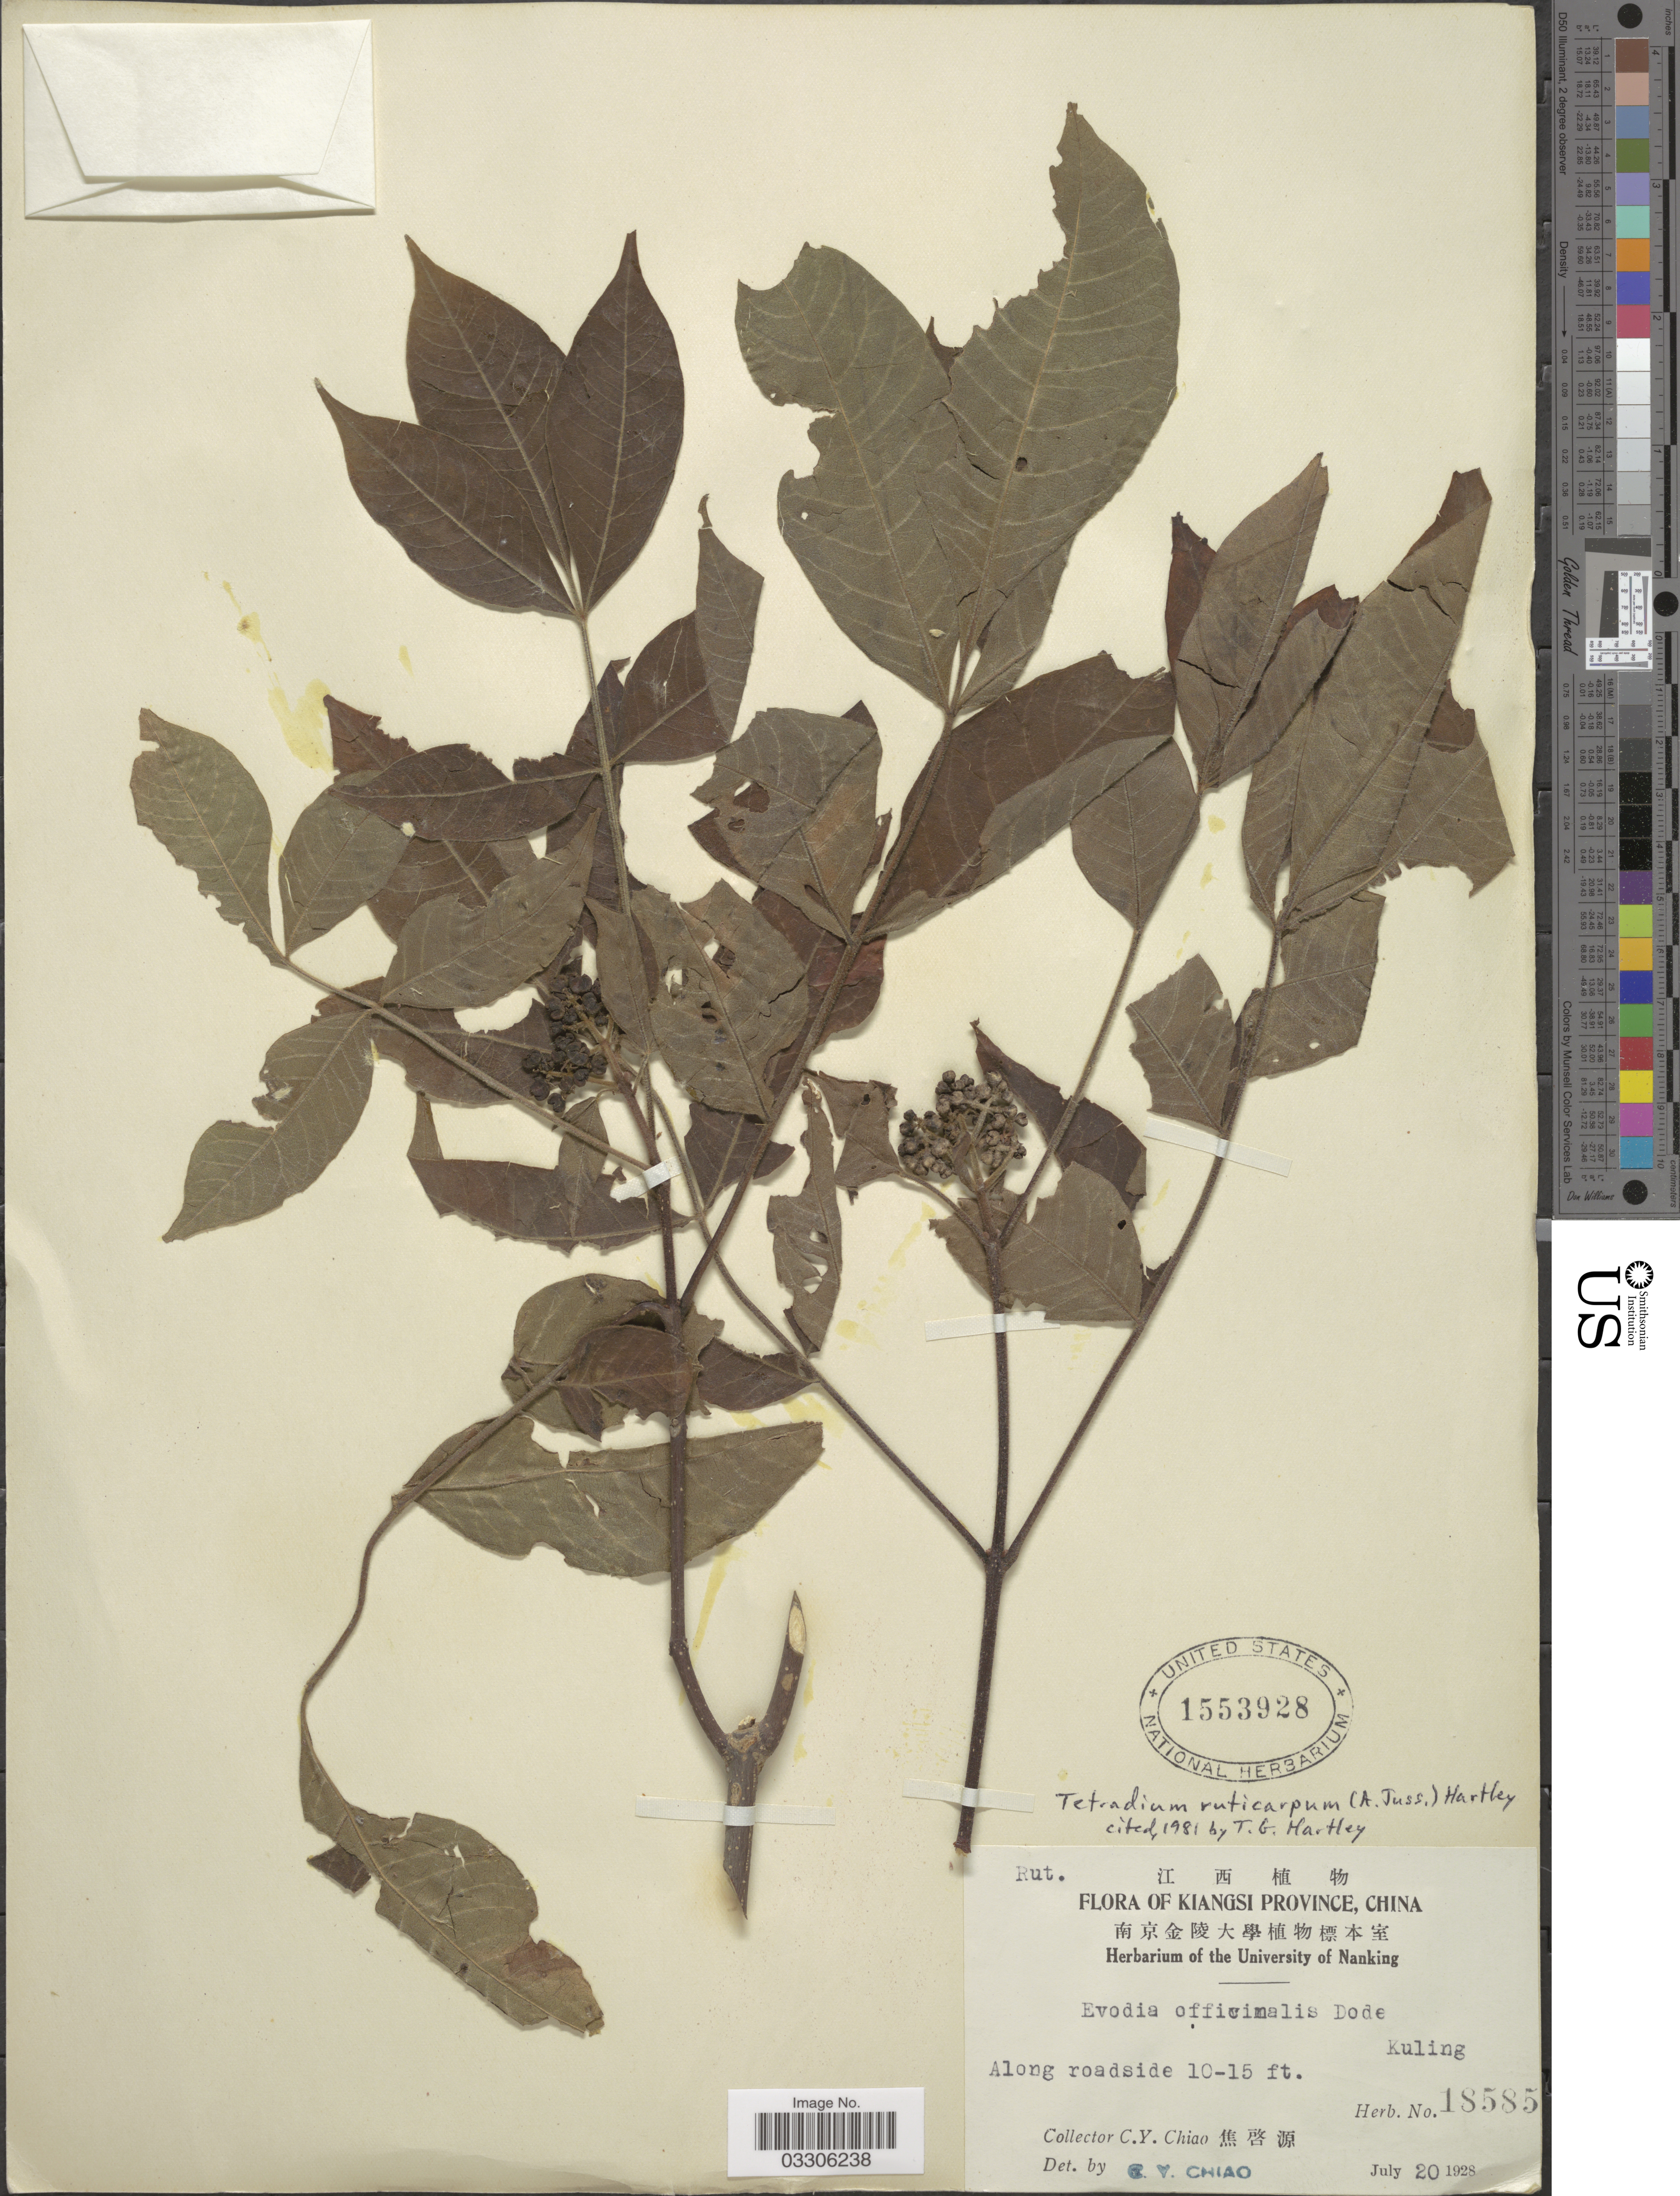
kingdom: Plantae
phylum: Tracheophyta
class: Magnoliopsida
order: Sapindales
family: Rutaceae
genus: Tetradium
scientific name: Tetradium ruticarpum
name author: (A. Juss.) T.G. Hartley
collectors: C. Y. Chiao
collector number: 18585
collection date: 1928-07-20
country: China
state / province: Jiangxi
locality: Kiangsi Province. Kuling. Along roadside.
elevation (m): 3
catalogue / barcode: US 1553928